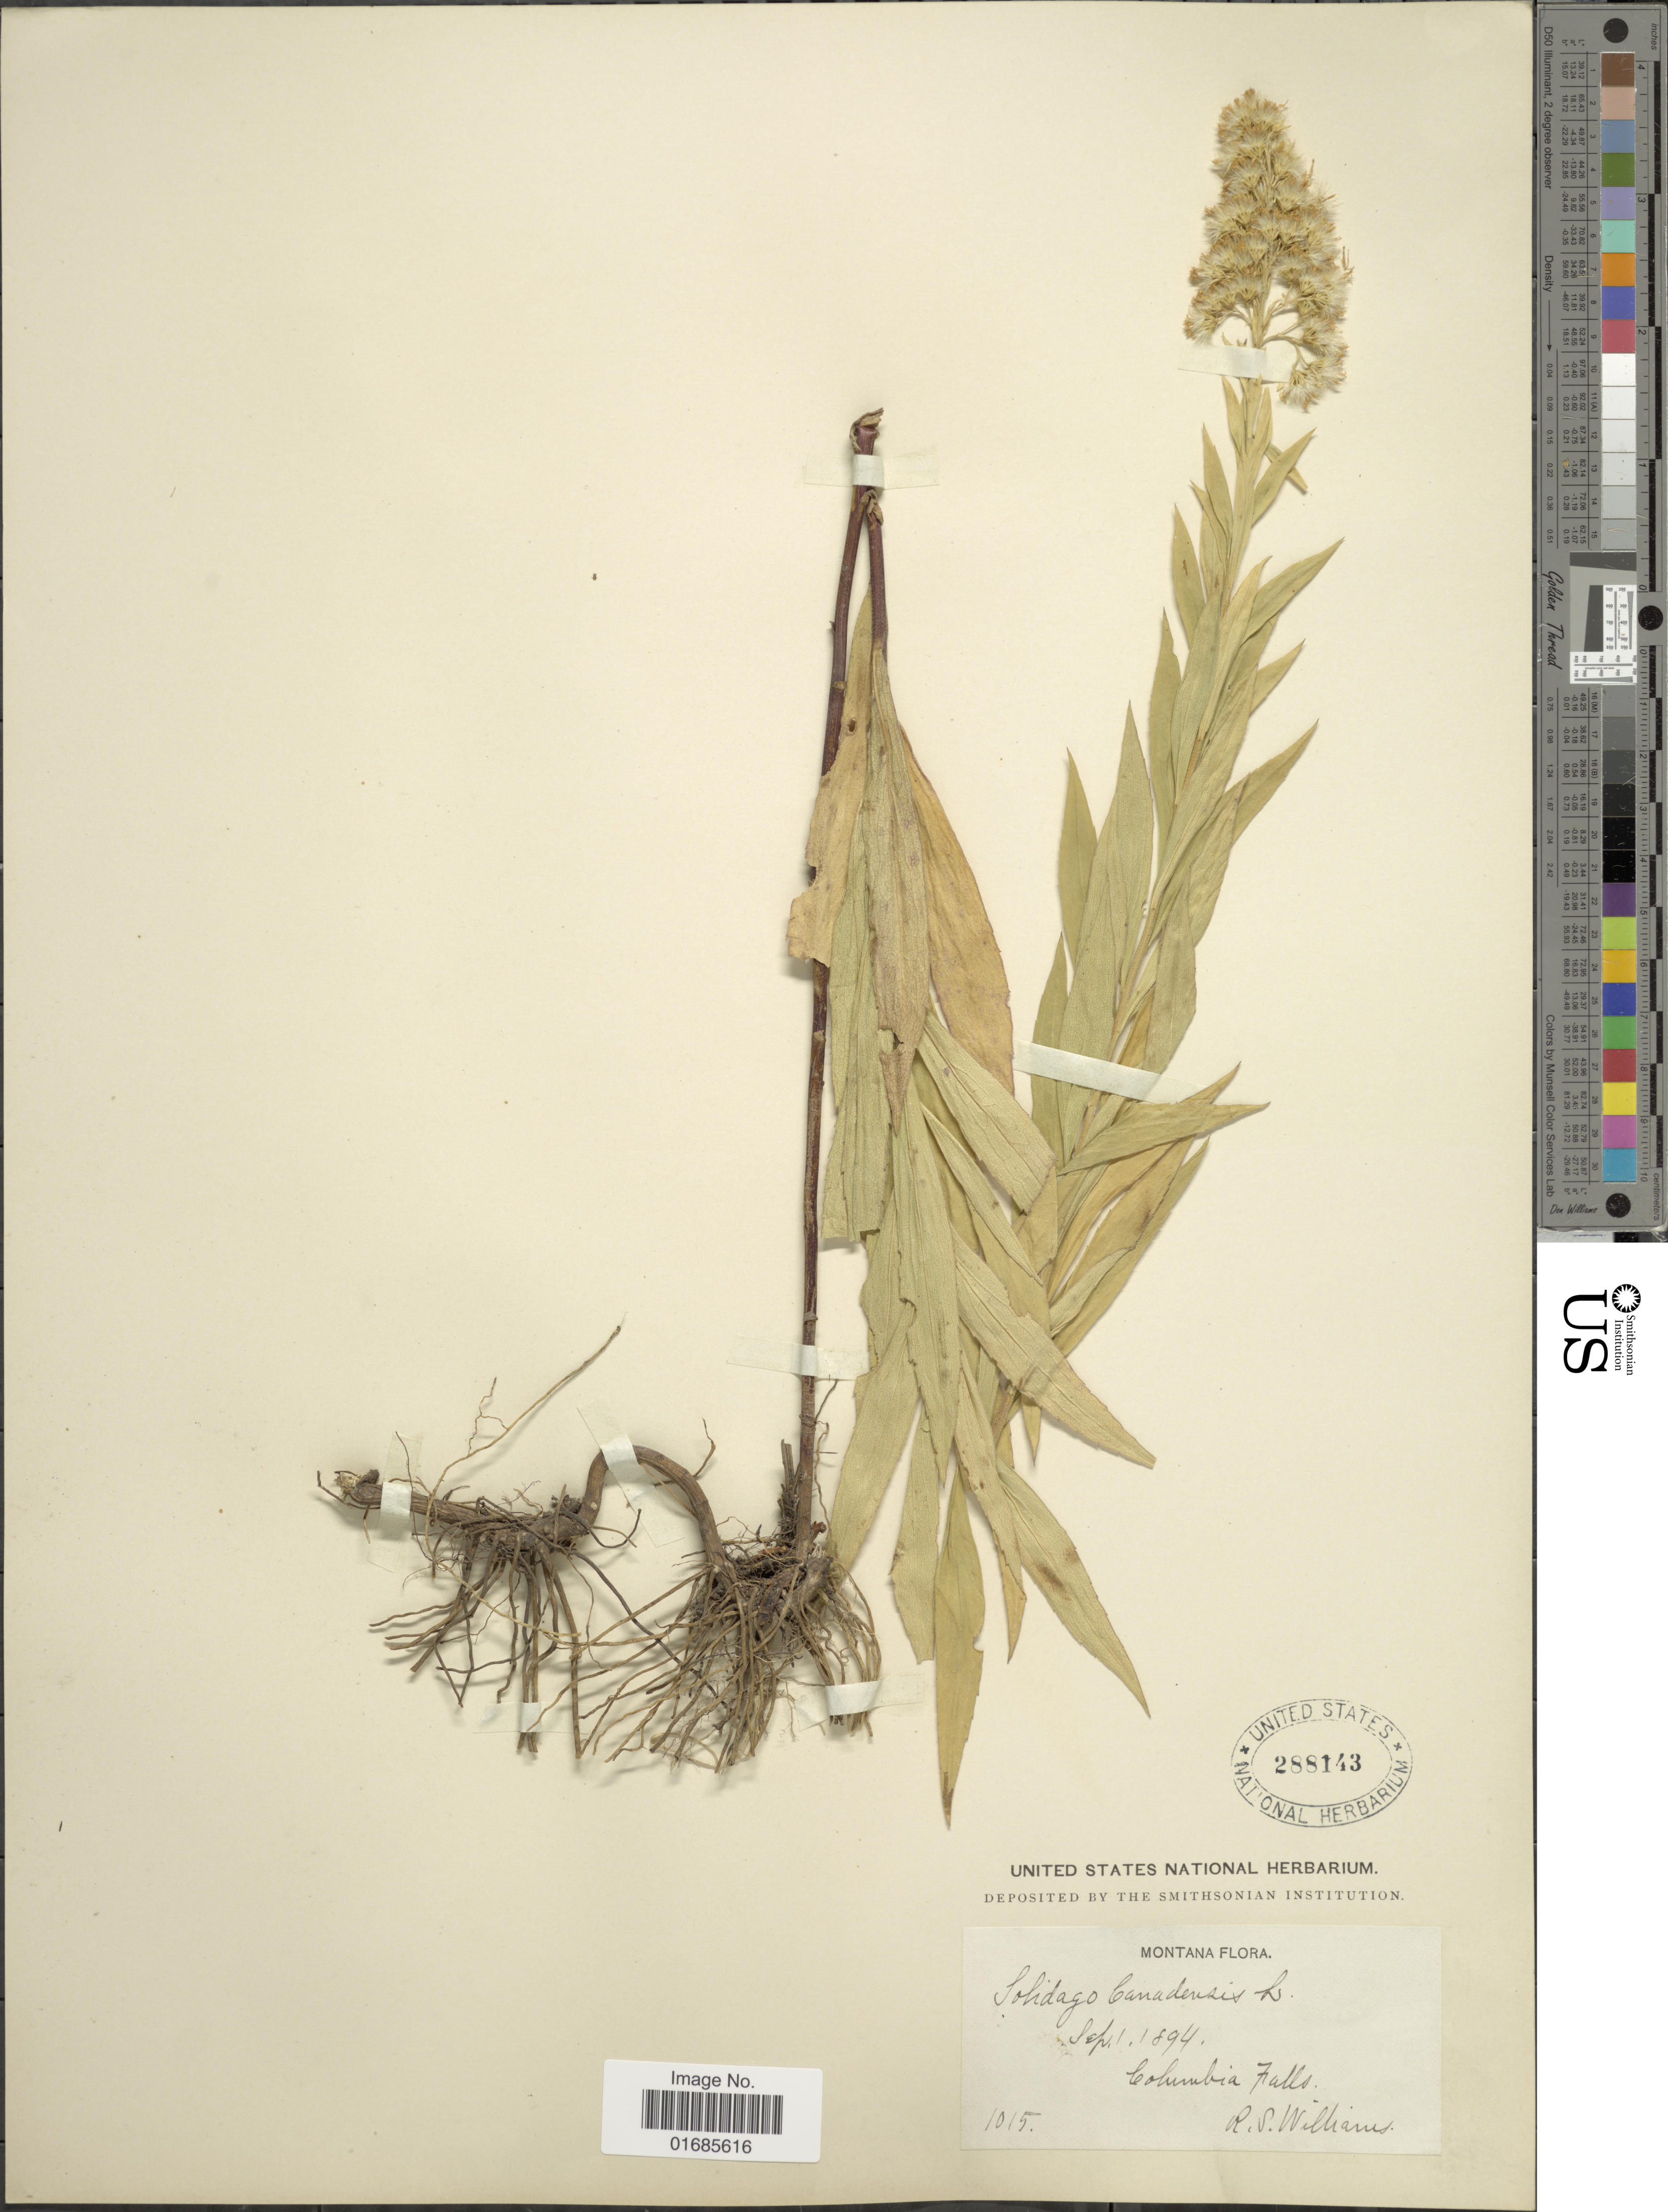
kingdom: Plantae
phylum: Tracheophyta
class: Magnoliopsida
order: Asterales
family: Asteraceae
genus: Solidago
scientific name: Solidago canadensis var. salebrosa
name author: (Piper) M.E. Jones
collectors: R. S. Williams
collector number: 1015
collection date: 1894-09-01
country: United States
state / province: Montana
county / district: Flathead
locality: Columbia Falls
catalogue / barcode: US 288143